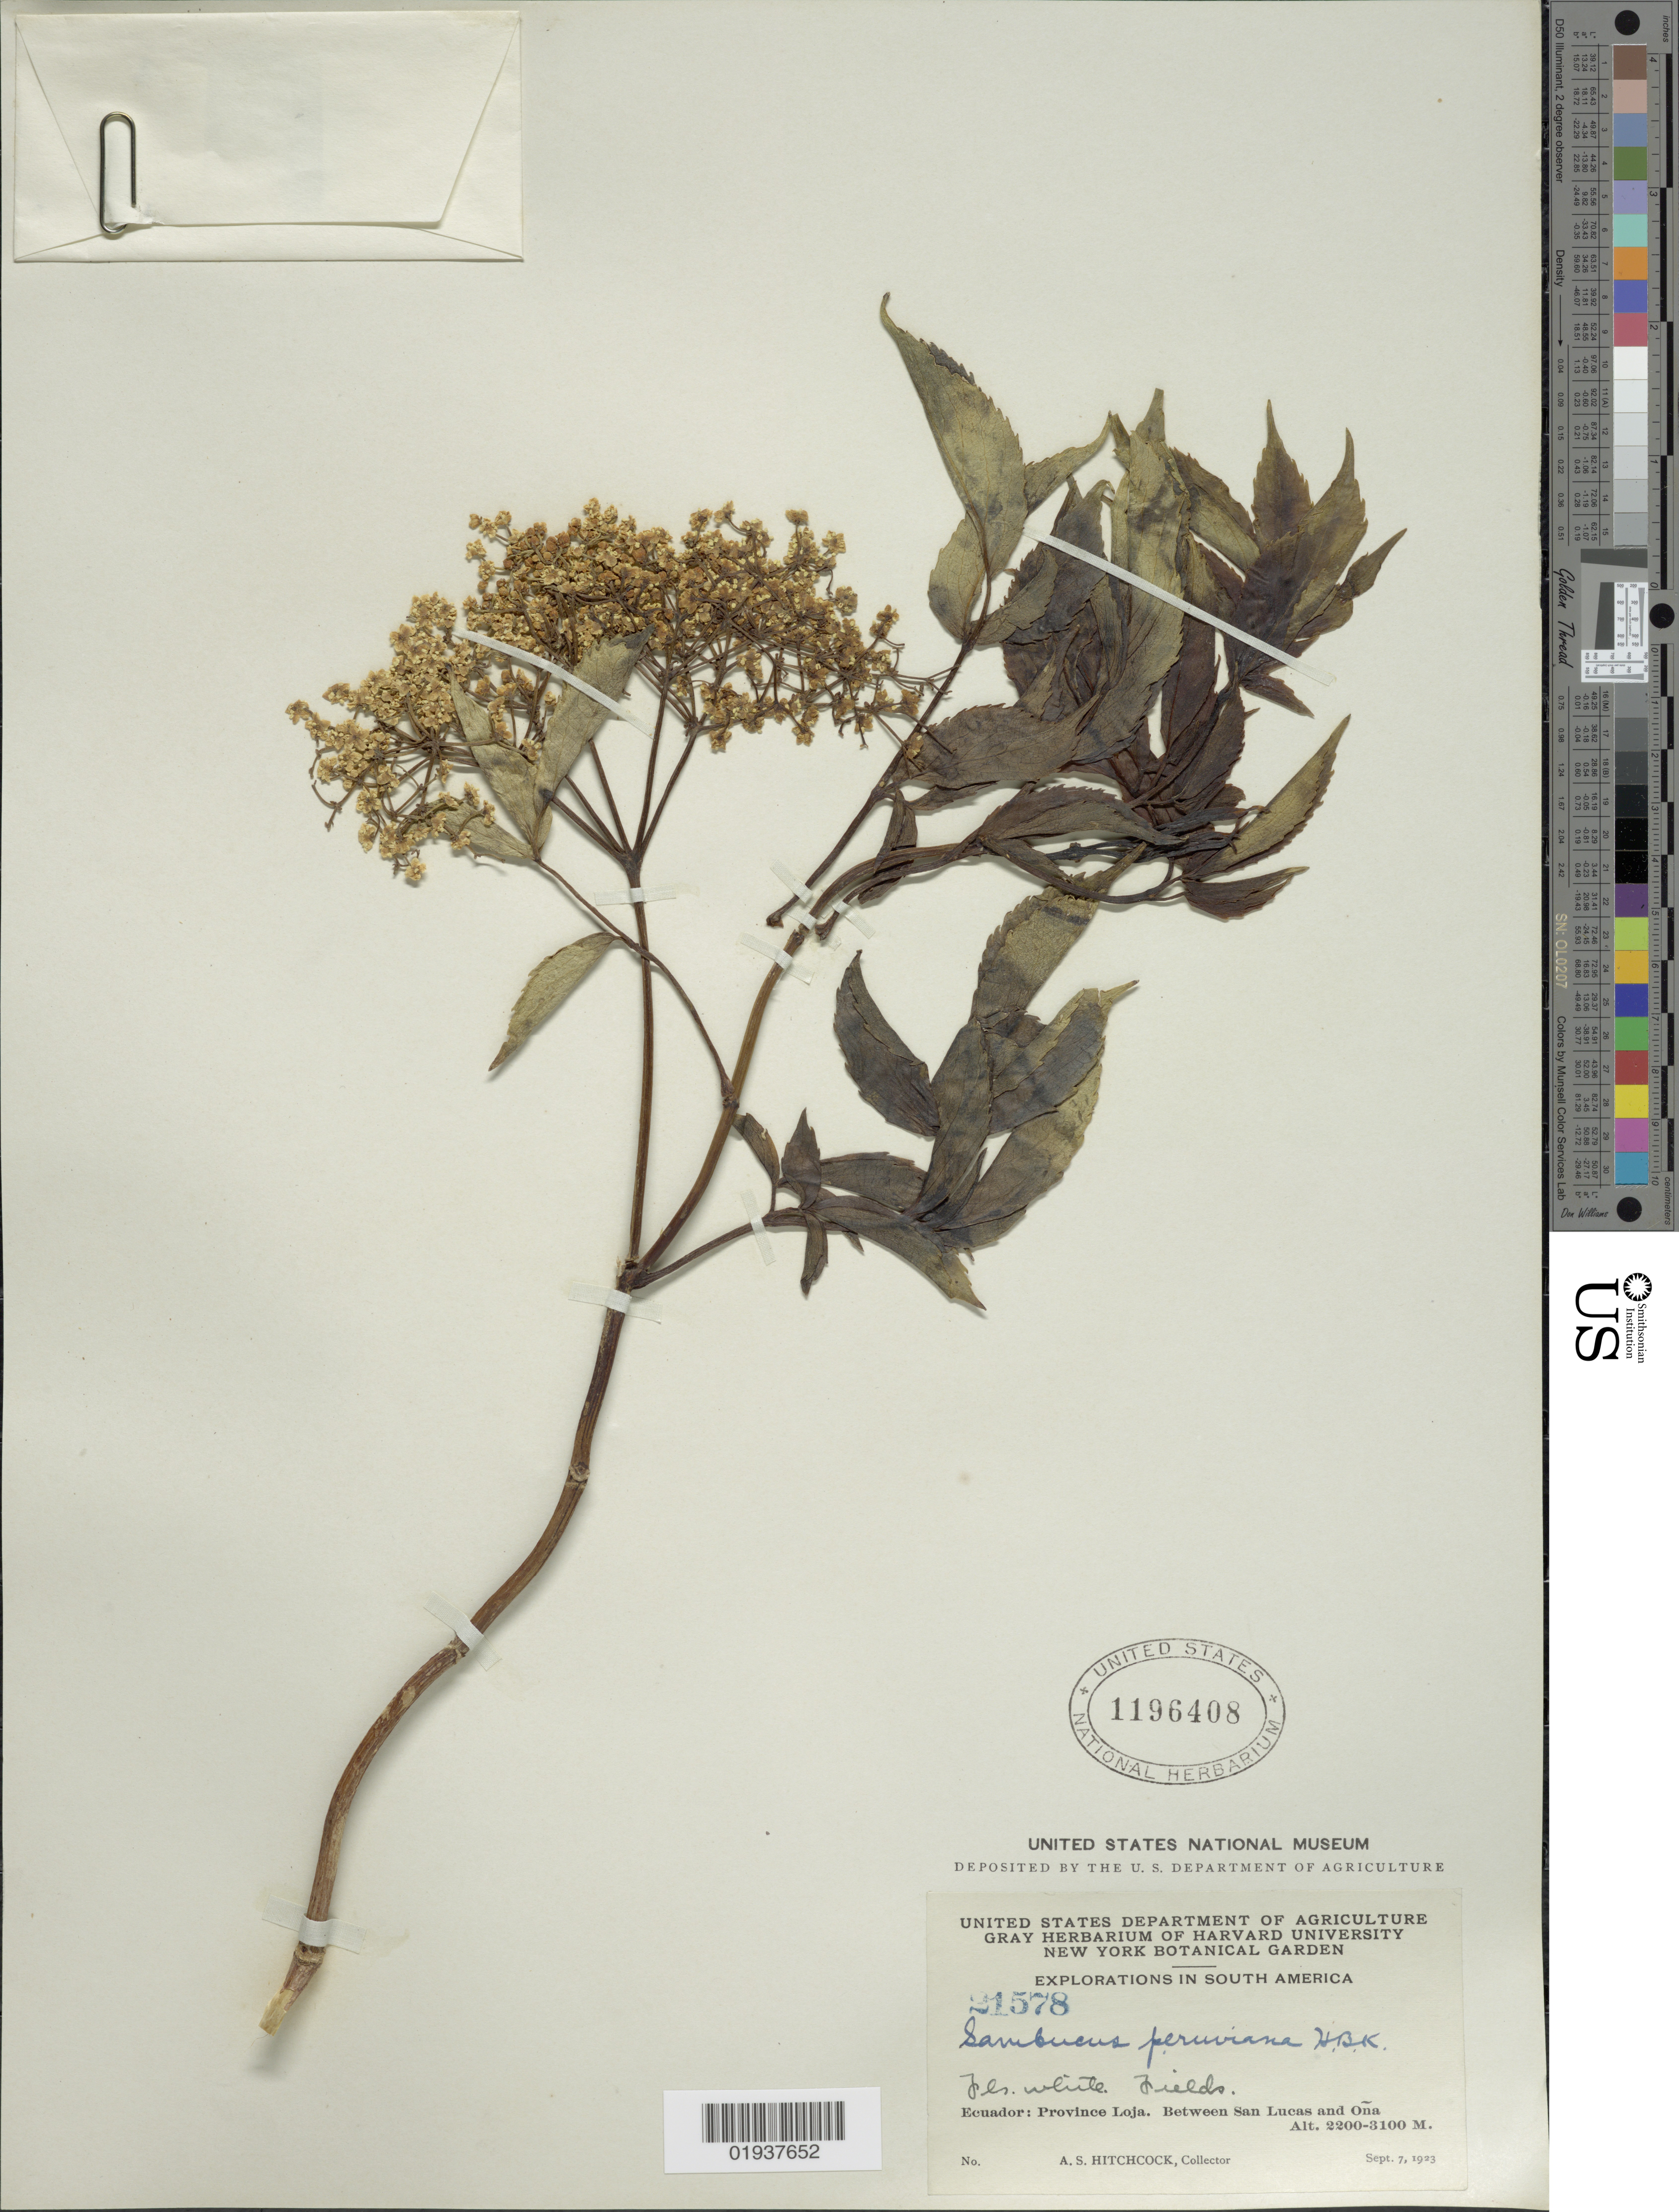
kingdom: Plantae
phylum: Tracheophyta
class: Magnoliopsida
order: Dipsacales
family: Viburnaceae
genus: Sambucus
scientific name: Sambucus canadensis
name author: L.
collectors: A. S. Hitchcock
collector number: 21578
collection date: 1923-09-07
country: Ecuador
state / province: Loja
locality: Between San Lucas and Oña.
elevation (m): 2200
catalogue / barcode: US 1196408